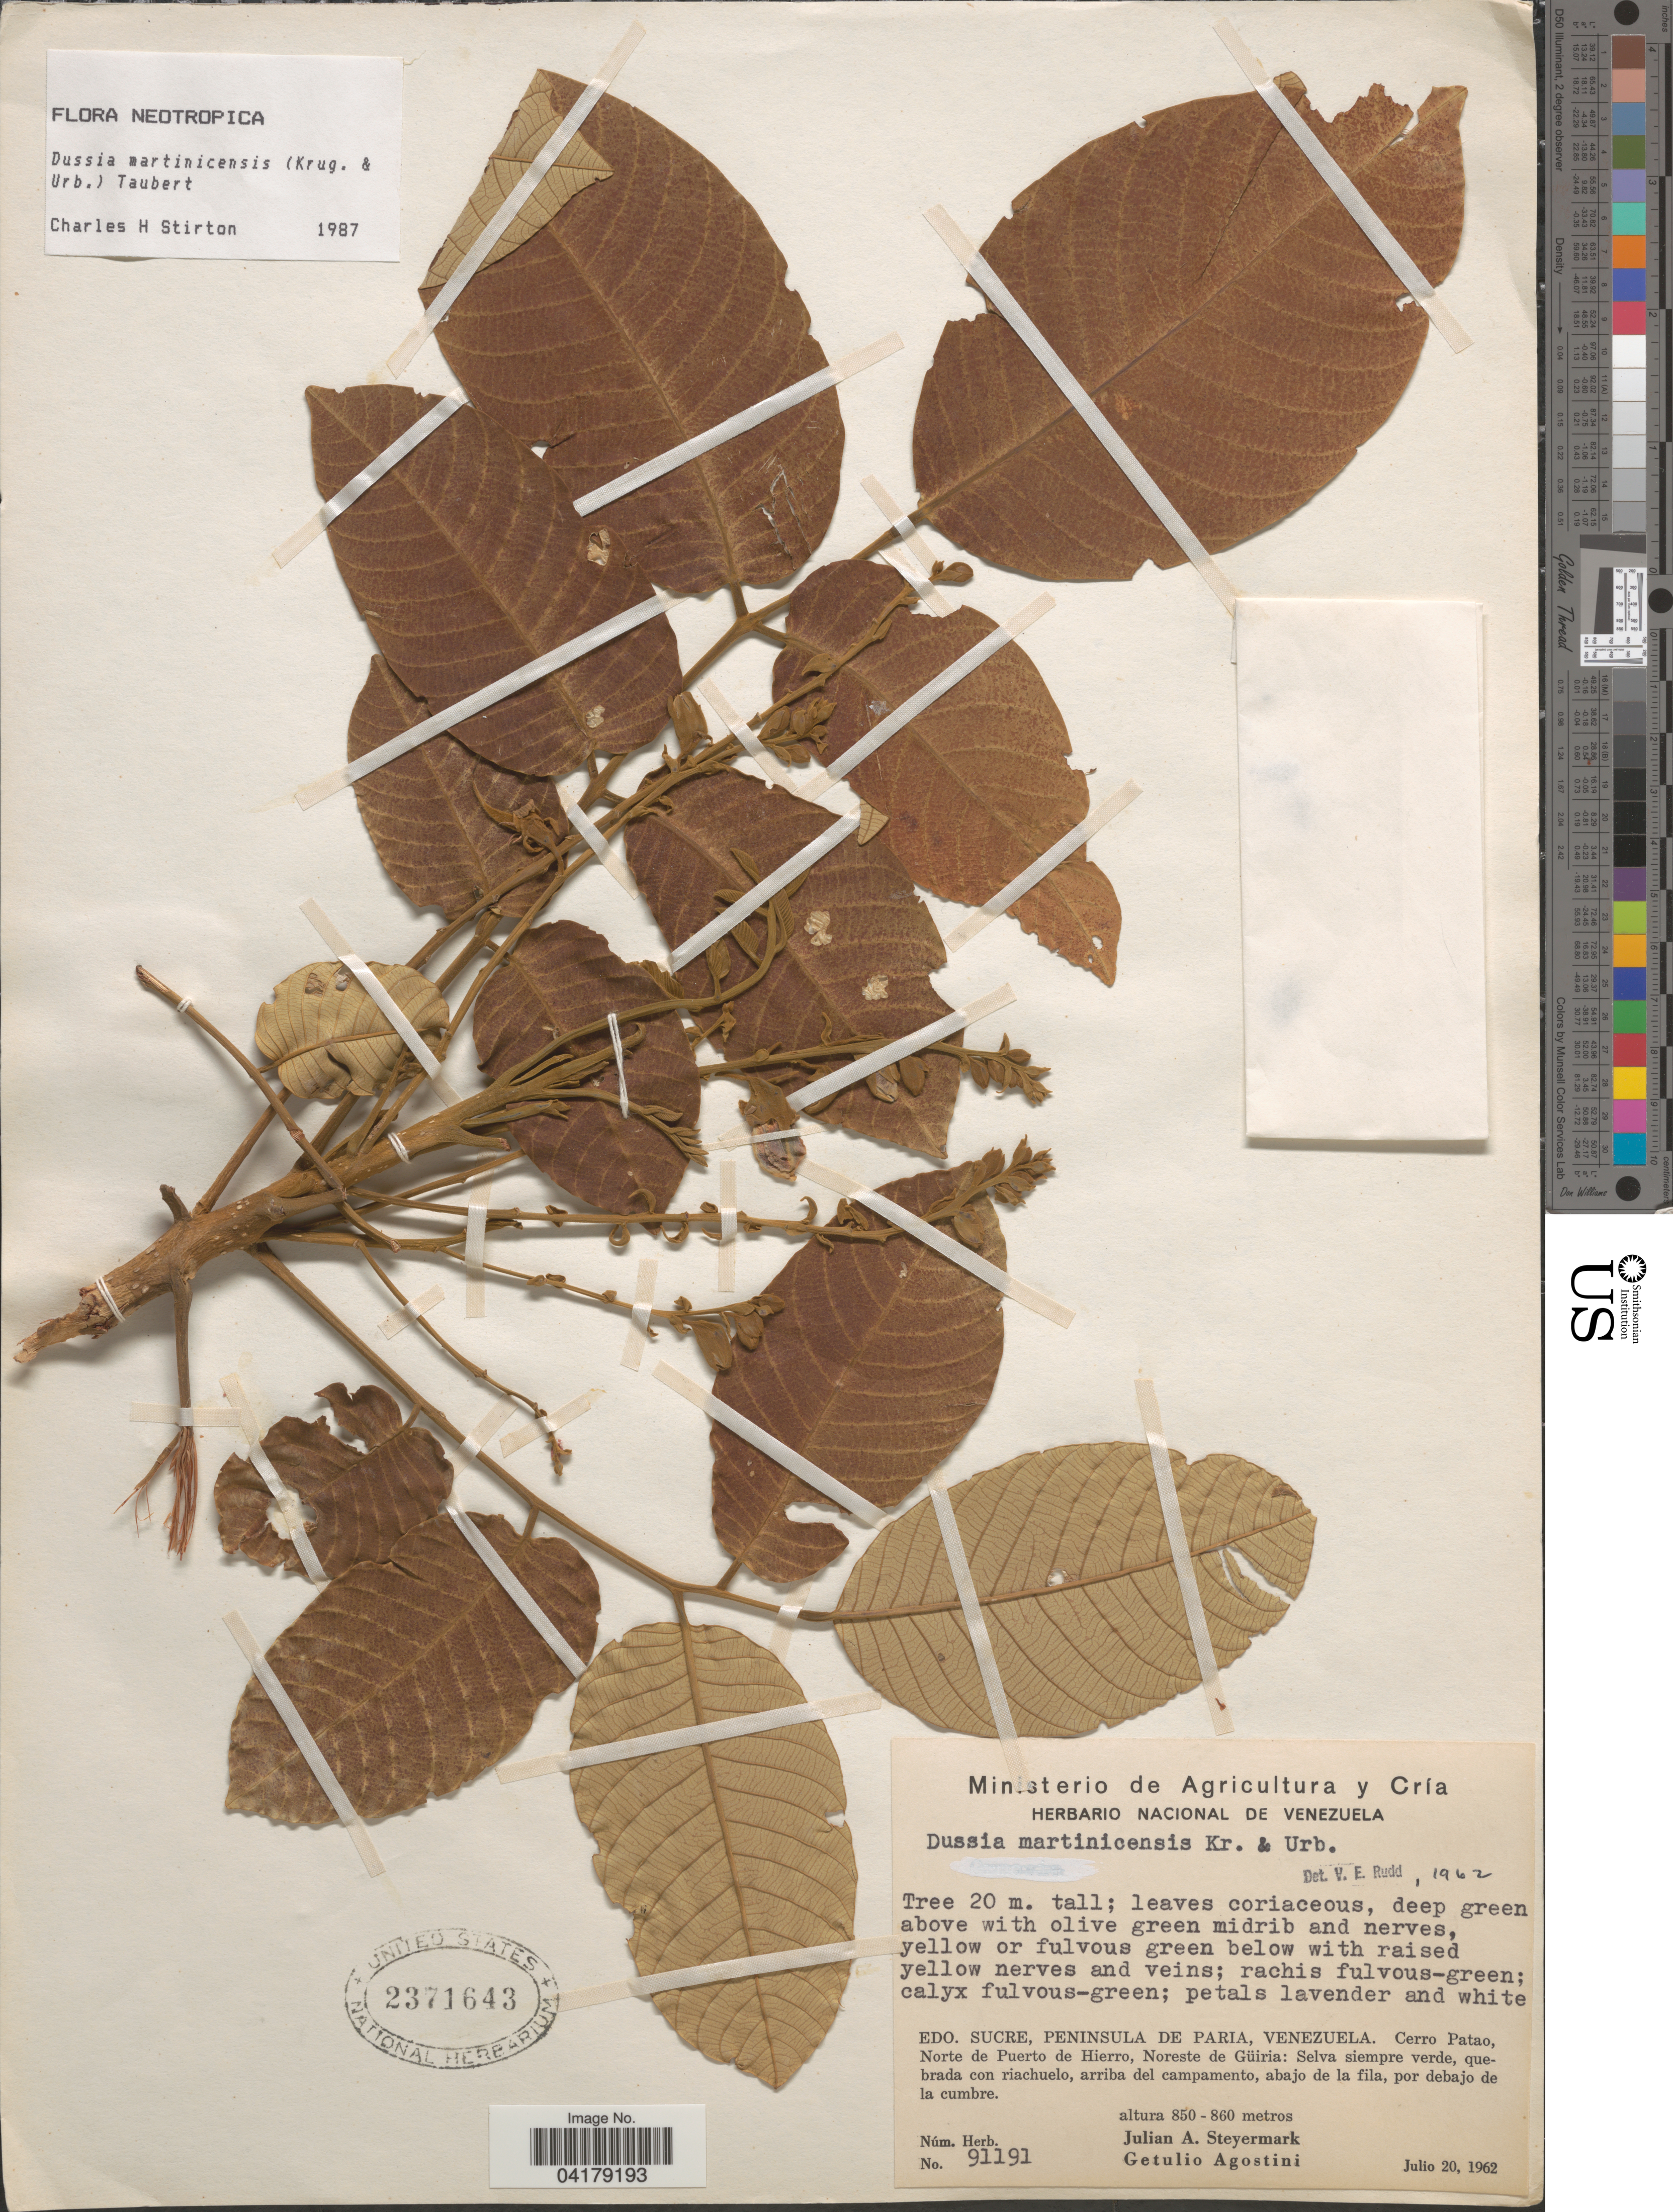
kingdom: Plantae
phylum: Tracheophyta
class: Magnoliopsida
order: Fabales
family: Fabaceae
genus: Dussia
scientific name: Dussia martinicensis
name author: Krug & Urb. ex Taub.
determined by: Stirton, Charles H.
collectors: J. Steyermark & G. Agostini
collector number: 91191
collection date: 1962-07-20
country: Venezuela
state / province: Sucre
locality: Peninsula de Paria. Cerro Patao, Norte de Puerto de Hierro, Noreste de Güiria.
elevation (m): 850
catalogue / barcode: US 2371643